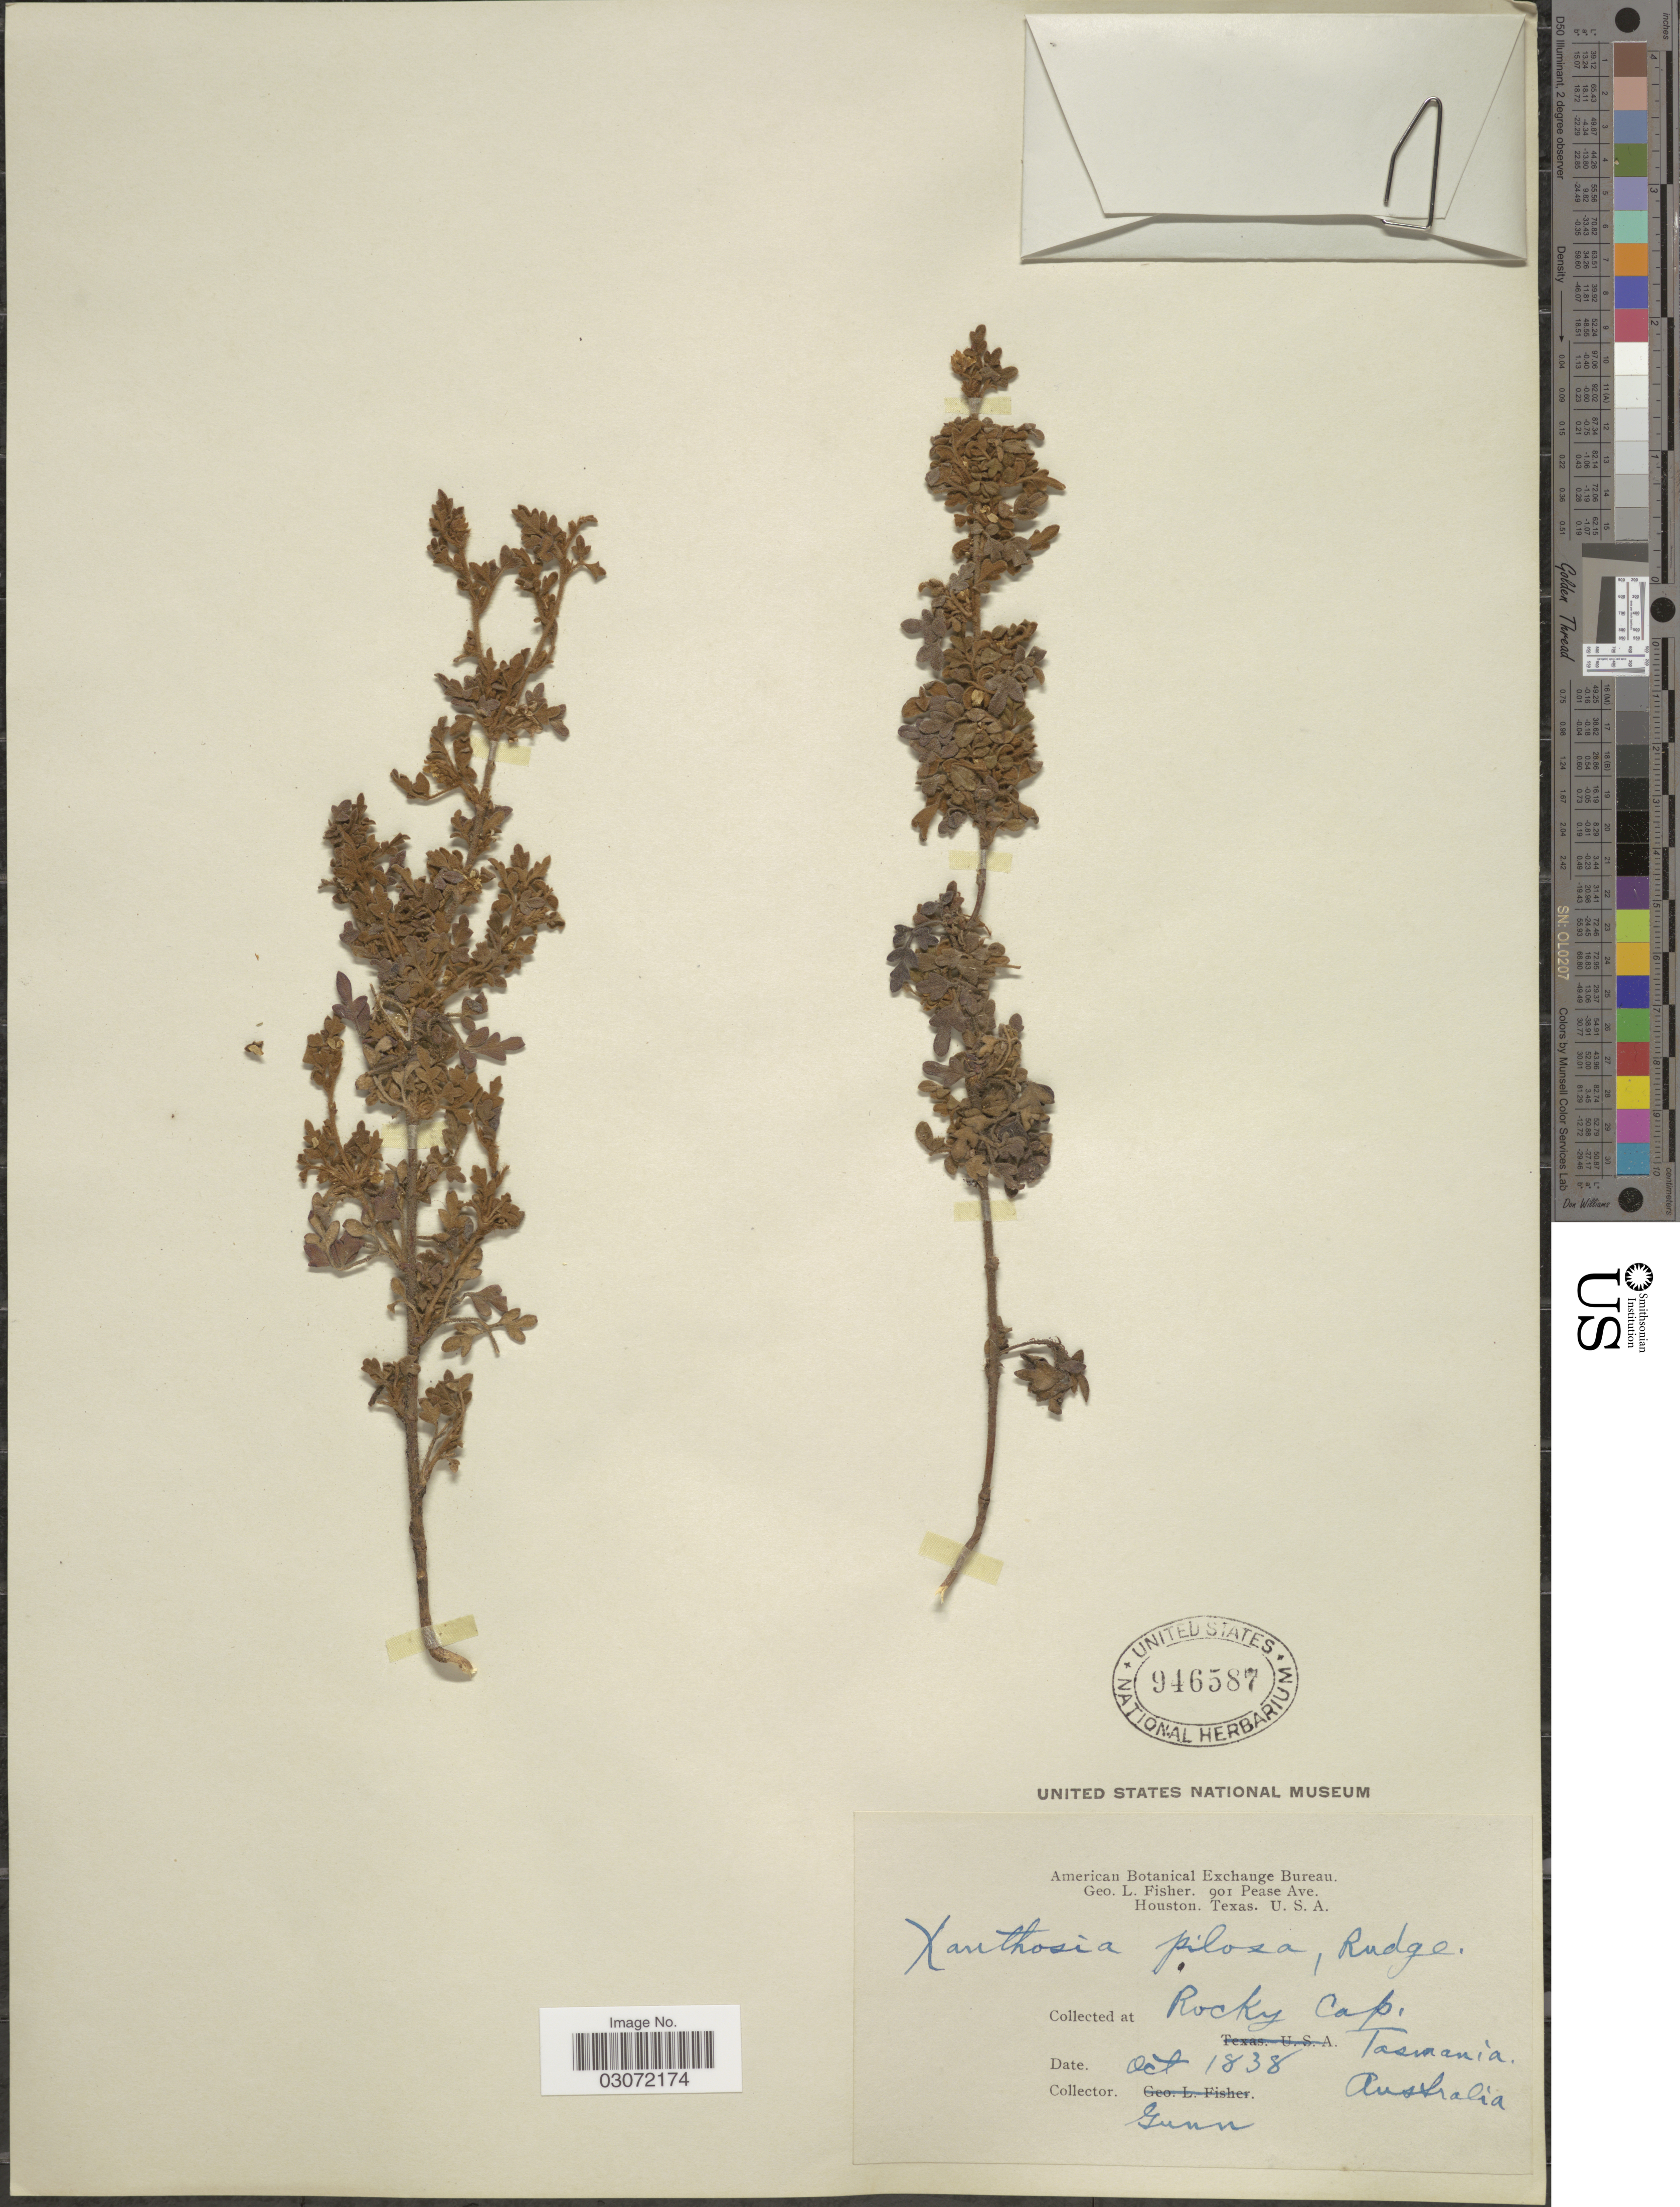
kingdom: Plantae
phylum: Tracheophyta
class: Magnoliopsida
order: Apiales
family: Apiaceae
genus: Xanthosia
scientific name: Xanthosia pilosa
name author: Rudge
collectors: -. Gunn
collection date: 1838-10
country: Australia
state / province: Tasmania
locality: Rocky Cap.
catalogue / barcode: US 946587